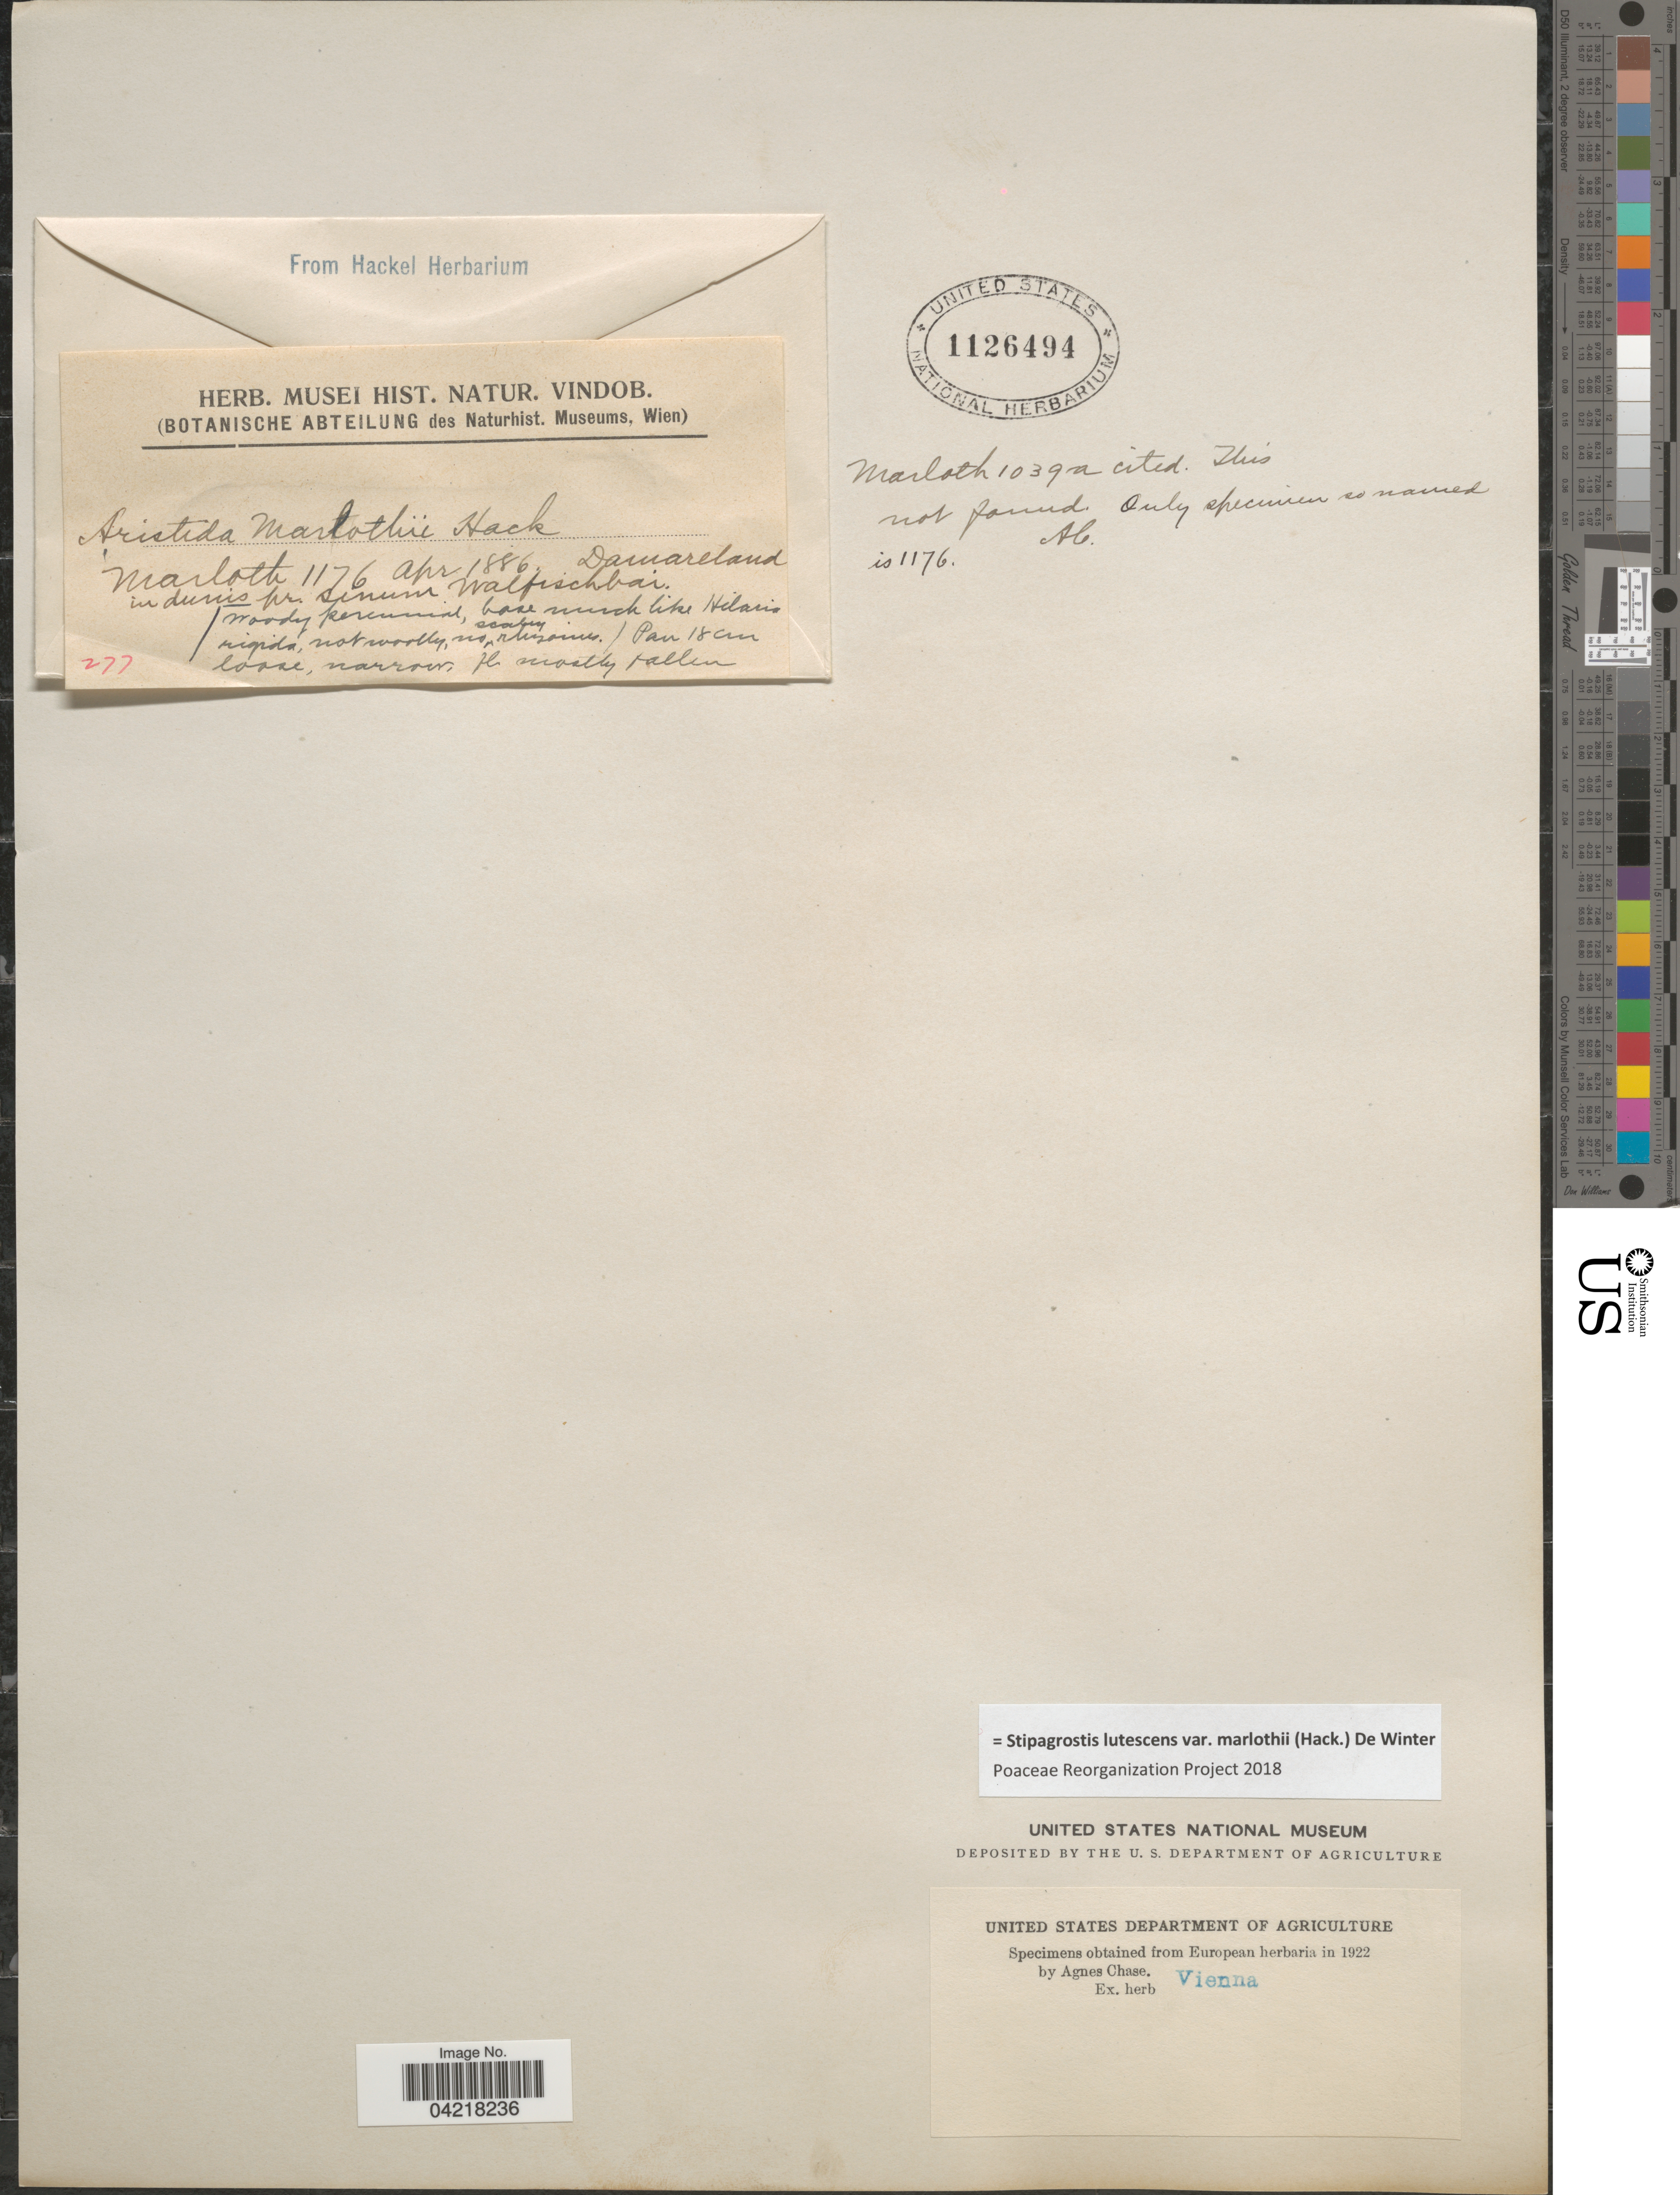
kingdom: Plantae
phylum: Tracheophyta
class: Liliopsida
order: Poales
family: Poaceae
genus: Stipagrostis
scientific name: Stipagrostis lutescens var. marlothii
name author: (Hack.) De Winter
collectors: Marloth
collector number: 1176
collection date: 1886-04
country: Namibia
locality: Damareland in dunis pr. senum Walfischbai.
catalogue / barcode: US 1126494